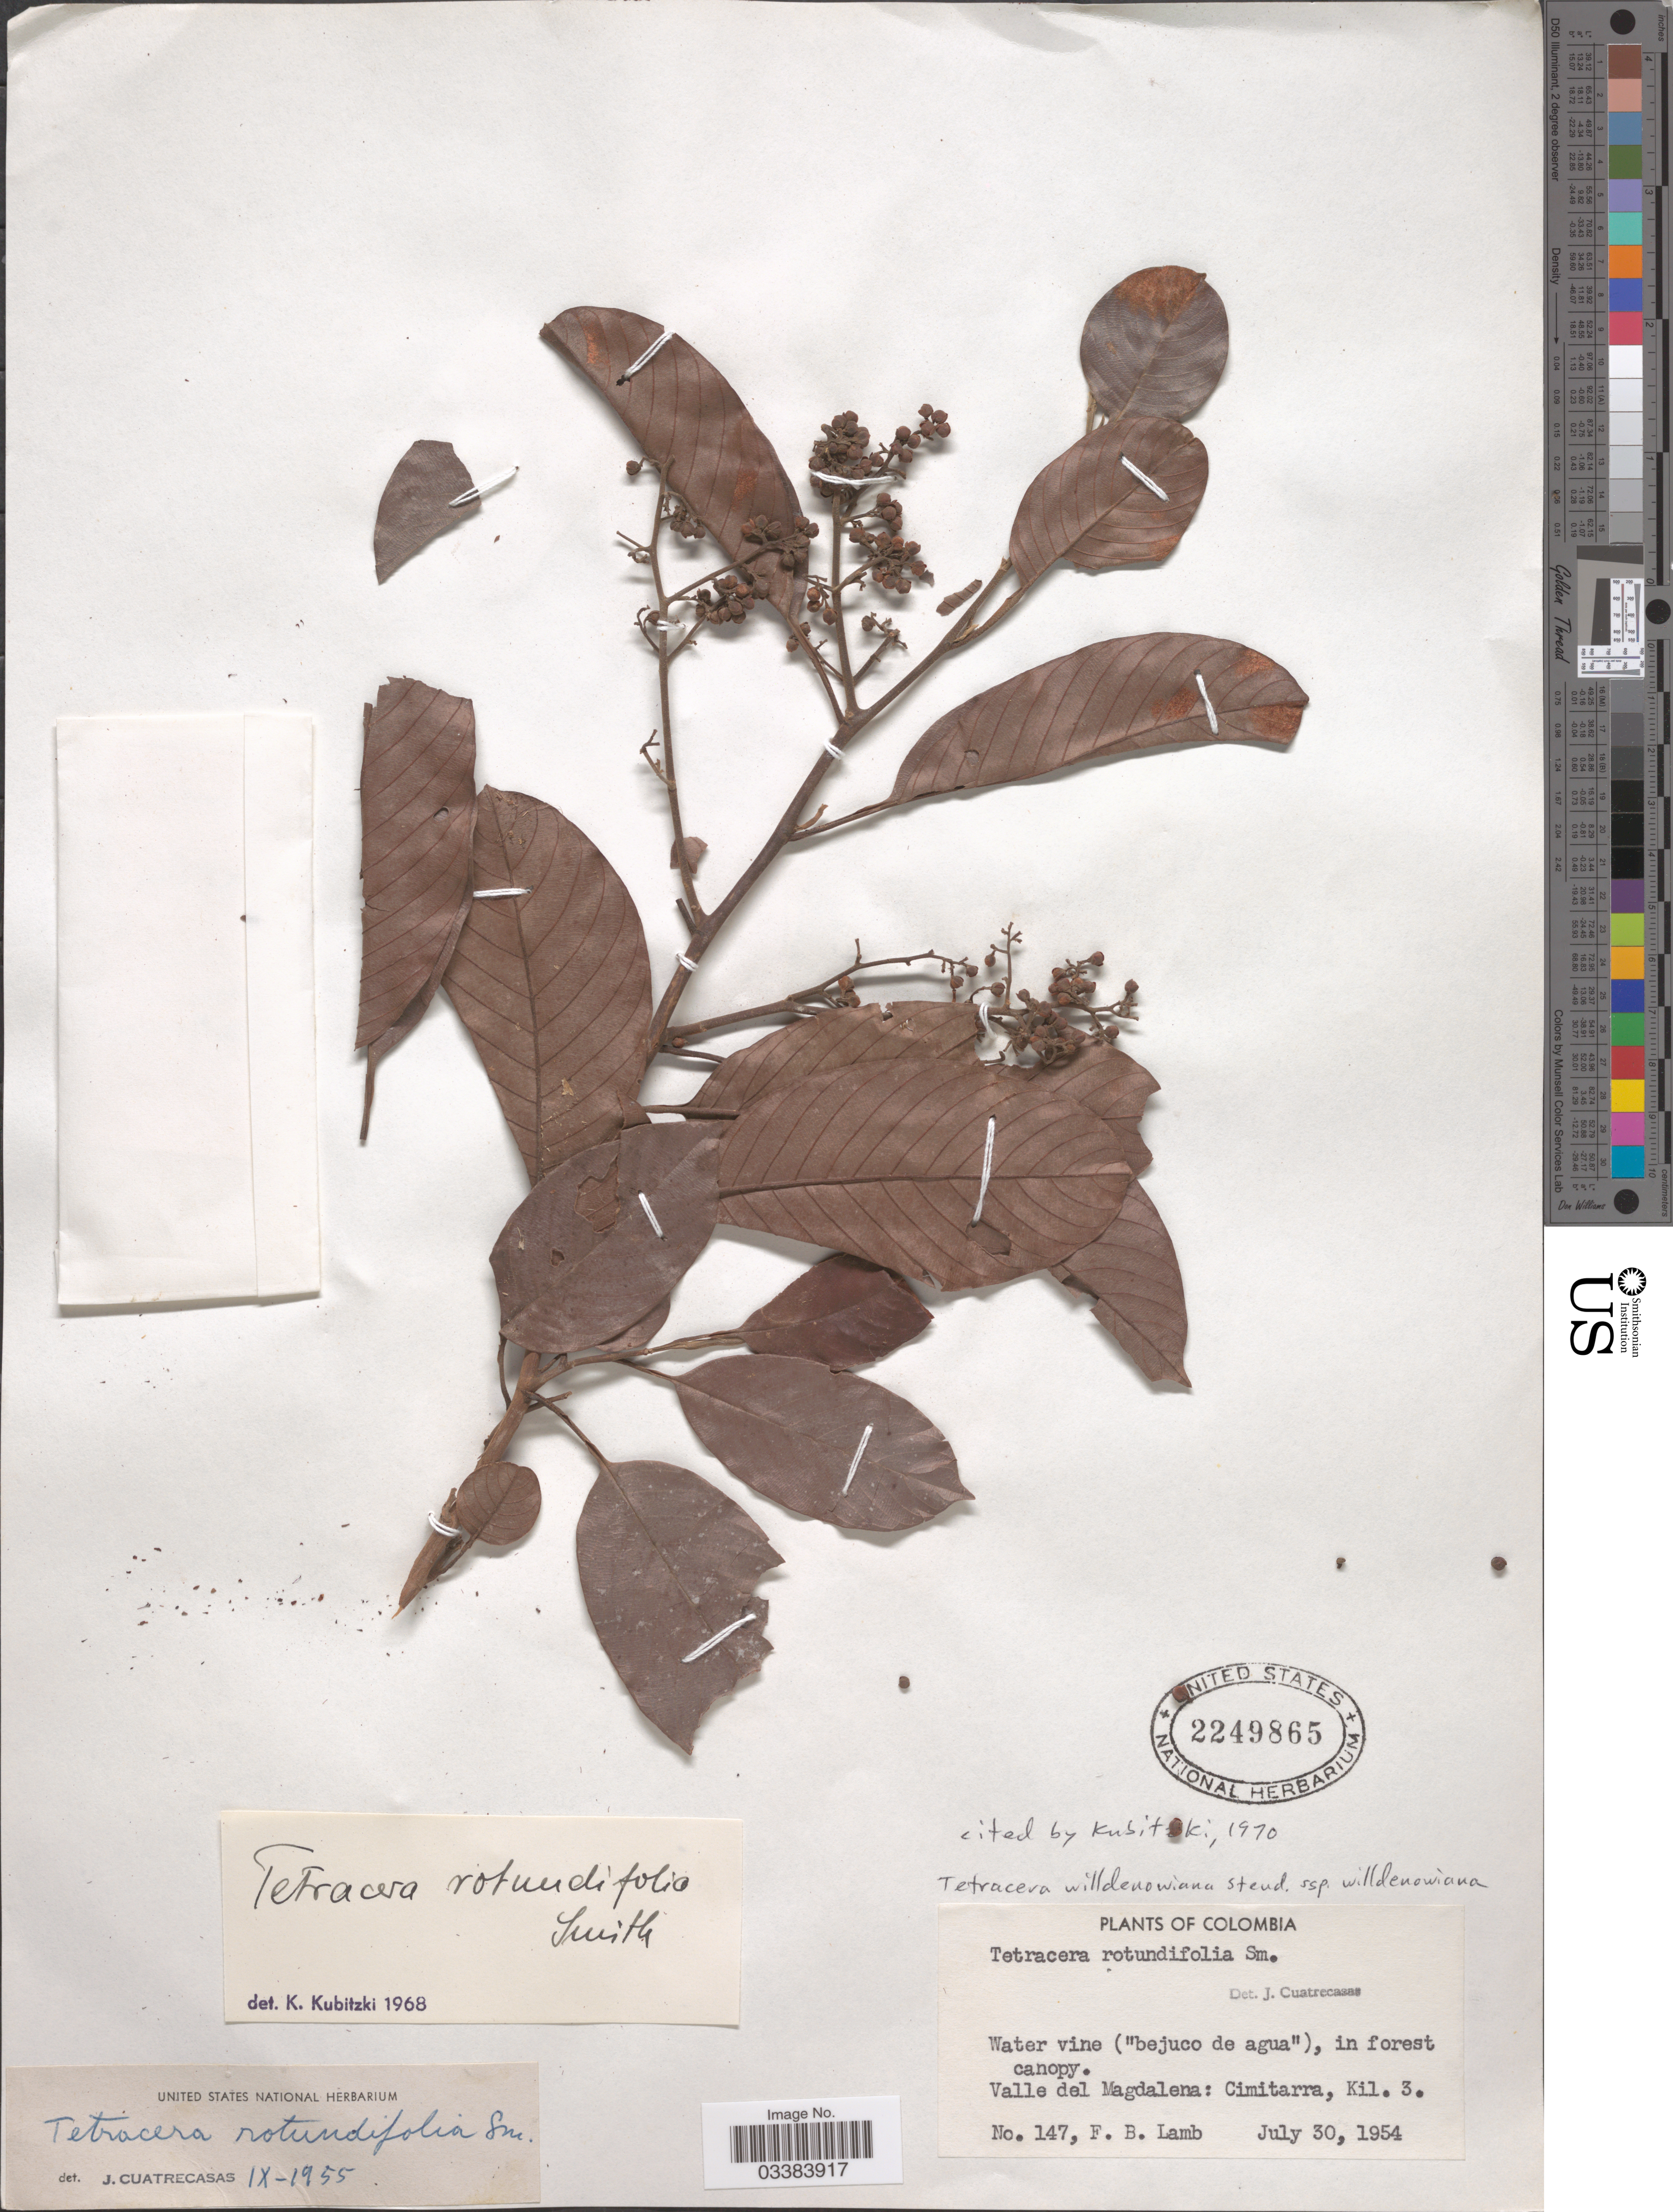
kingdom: Plantae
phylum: Tracheophyta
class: Magnoliopsida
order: Dilleniales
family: Dilleniaceae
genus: Tetracera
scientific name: Tetracera willdenowiana subsp. willdenowiana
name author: Steud.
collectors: F. B. Lamb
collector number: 147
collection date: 1954-07-30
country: Colombia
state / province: Magdalena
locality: Valley del Magdalena: Cimitarra, Kil. 3.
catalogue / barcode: US 2249865